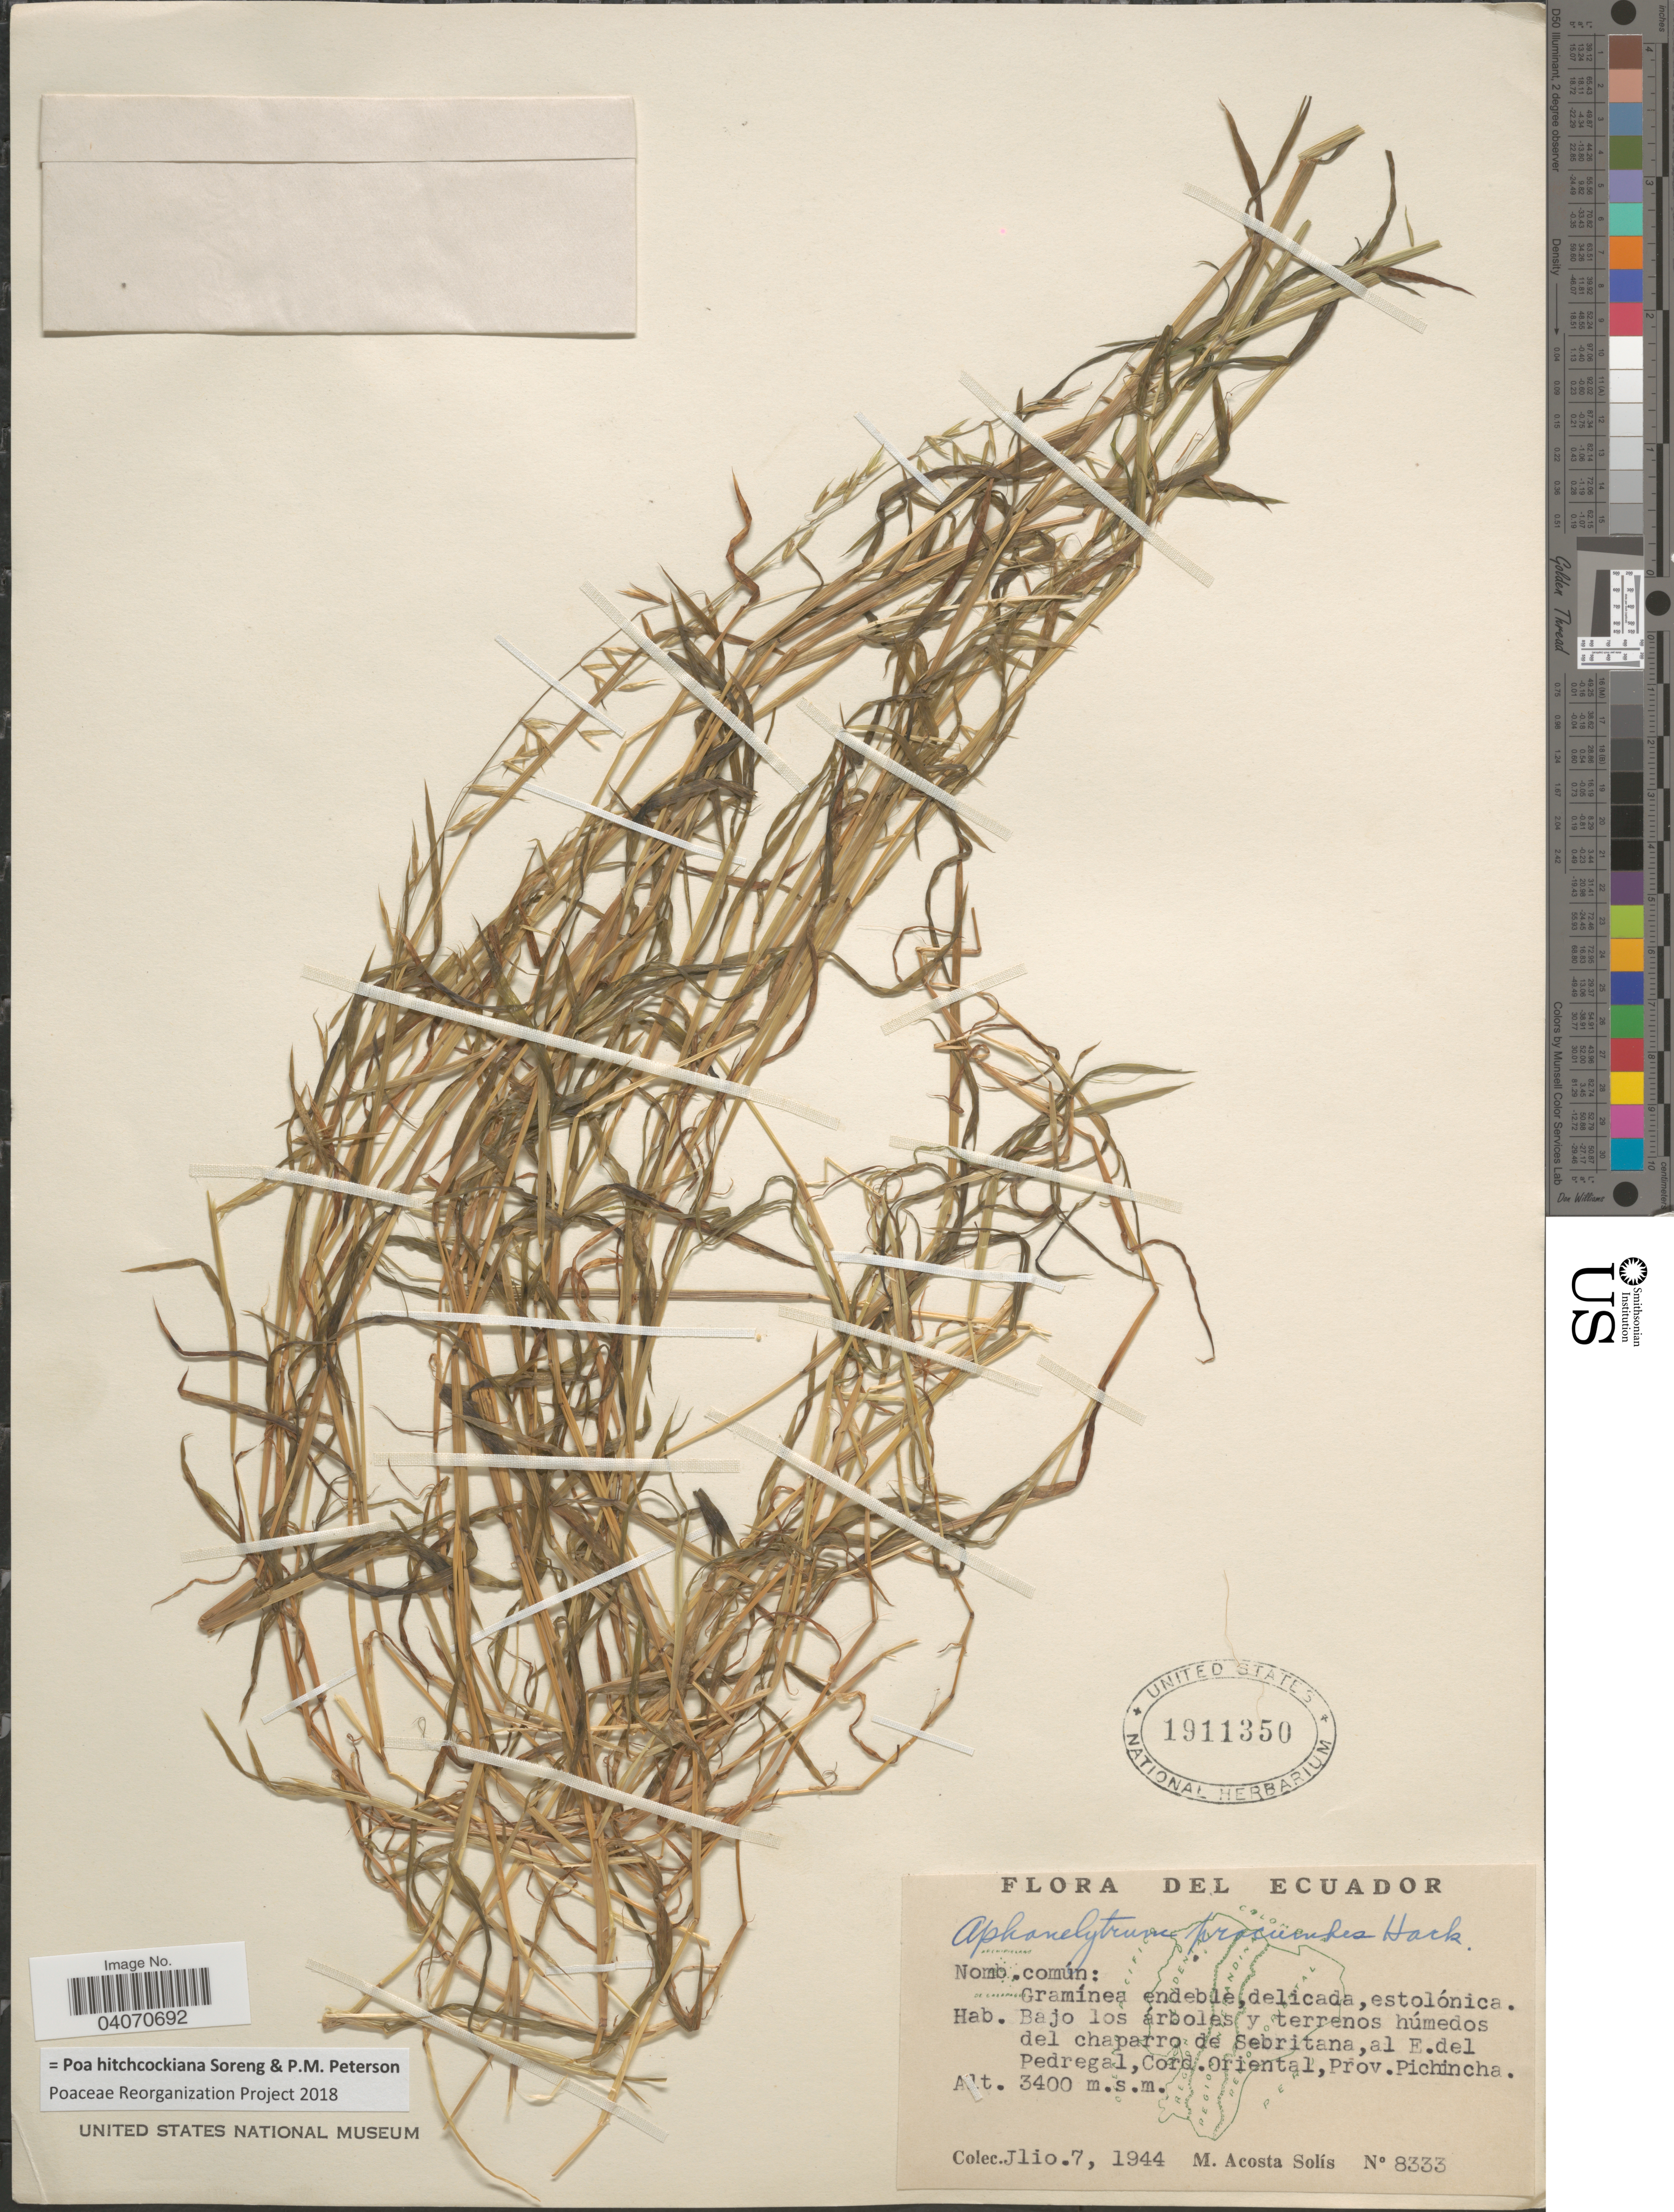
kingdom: Plantae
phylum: Tracheophyta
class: Liliopsida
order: Poales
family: Poaceae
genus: Poa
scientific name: Poa hitchcockiana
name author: Soreng & P.M. Peterson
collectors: M. Acosta Solis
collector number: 8333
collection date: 1944-07-07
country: Ecuador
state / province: Pichincha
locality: Bajo los árboles y terrenos húmedos del chaparro de Sebritana, al E. del Pedregal, Cord. Oriental.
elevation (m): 3400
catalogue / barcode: US 1911350